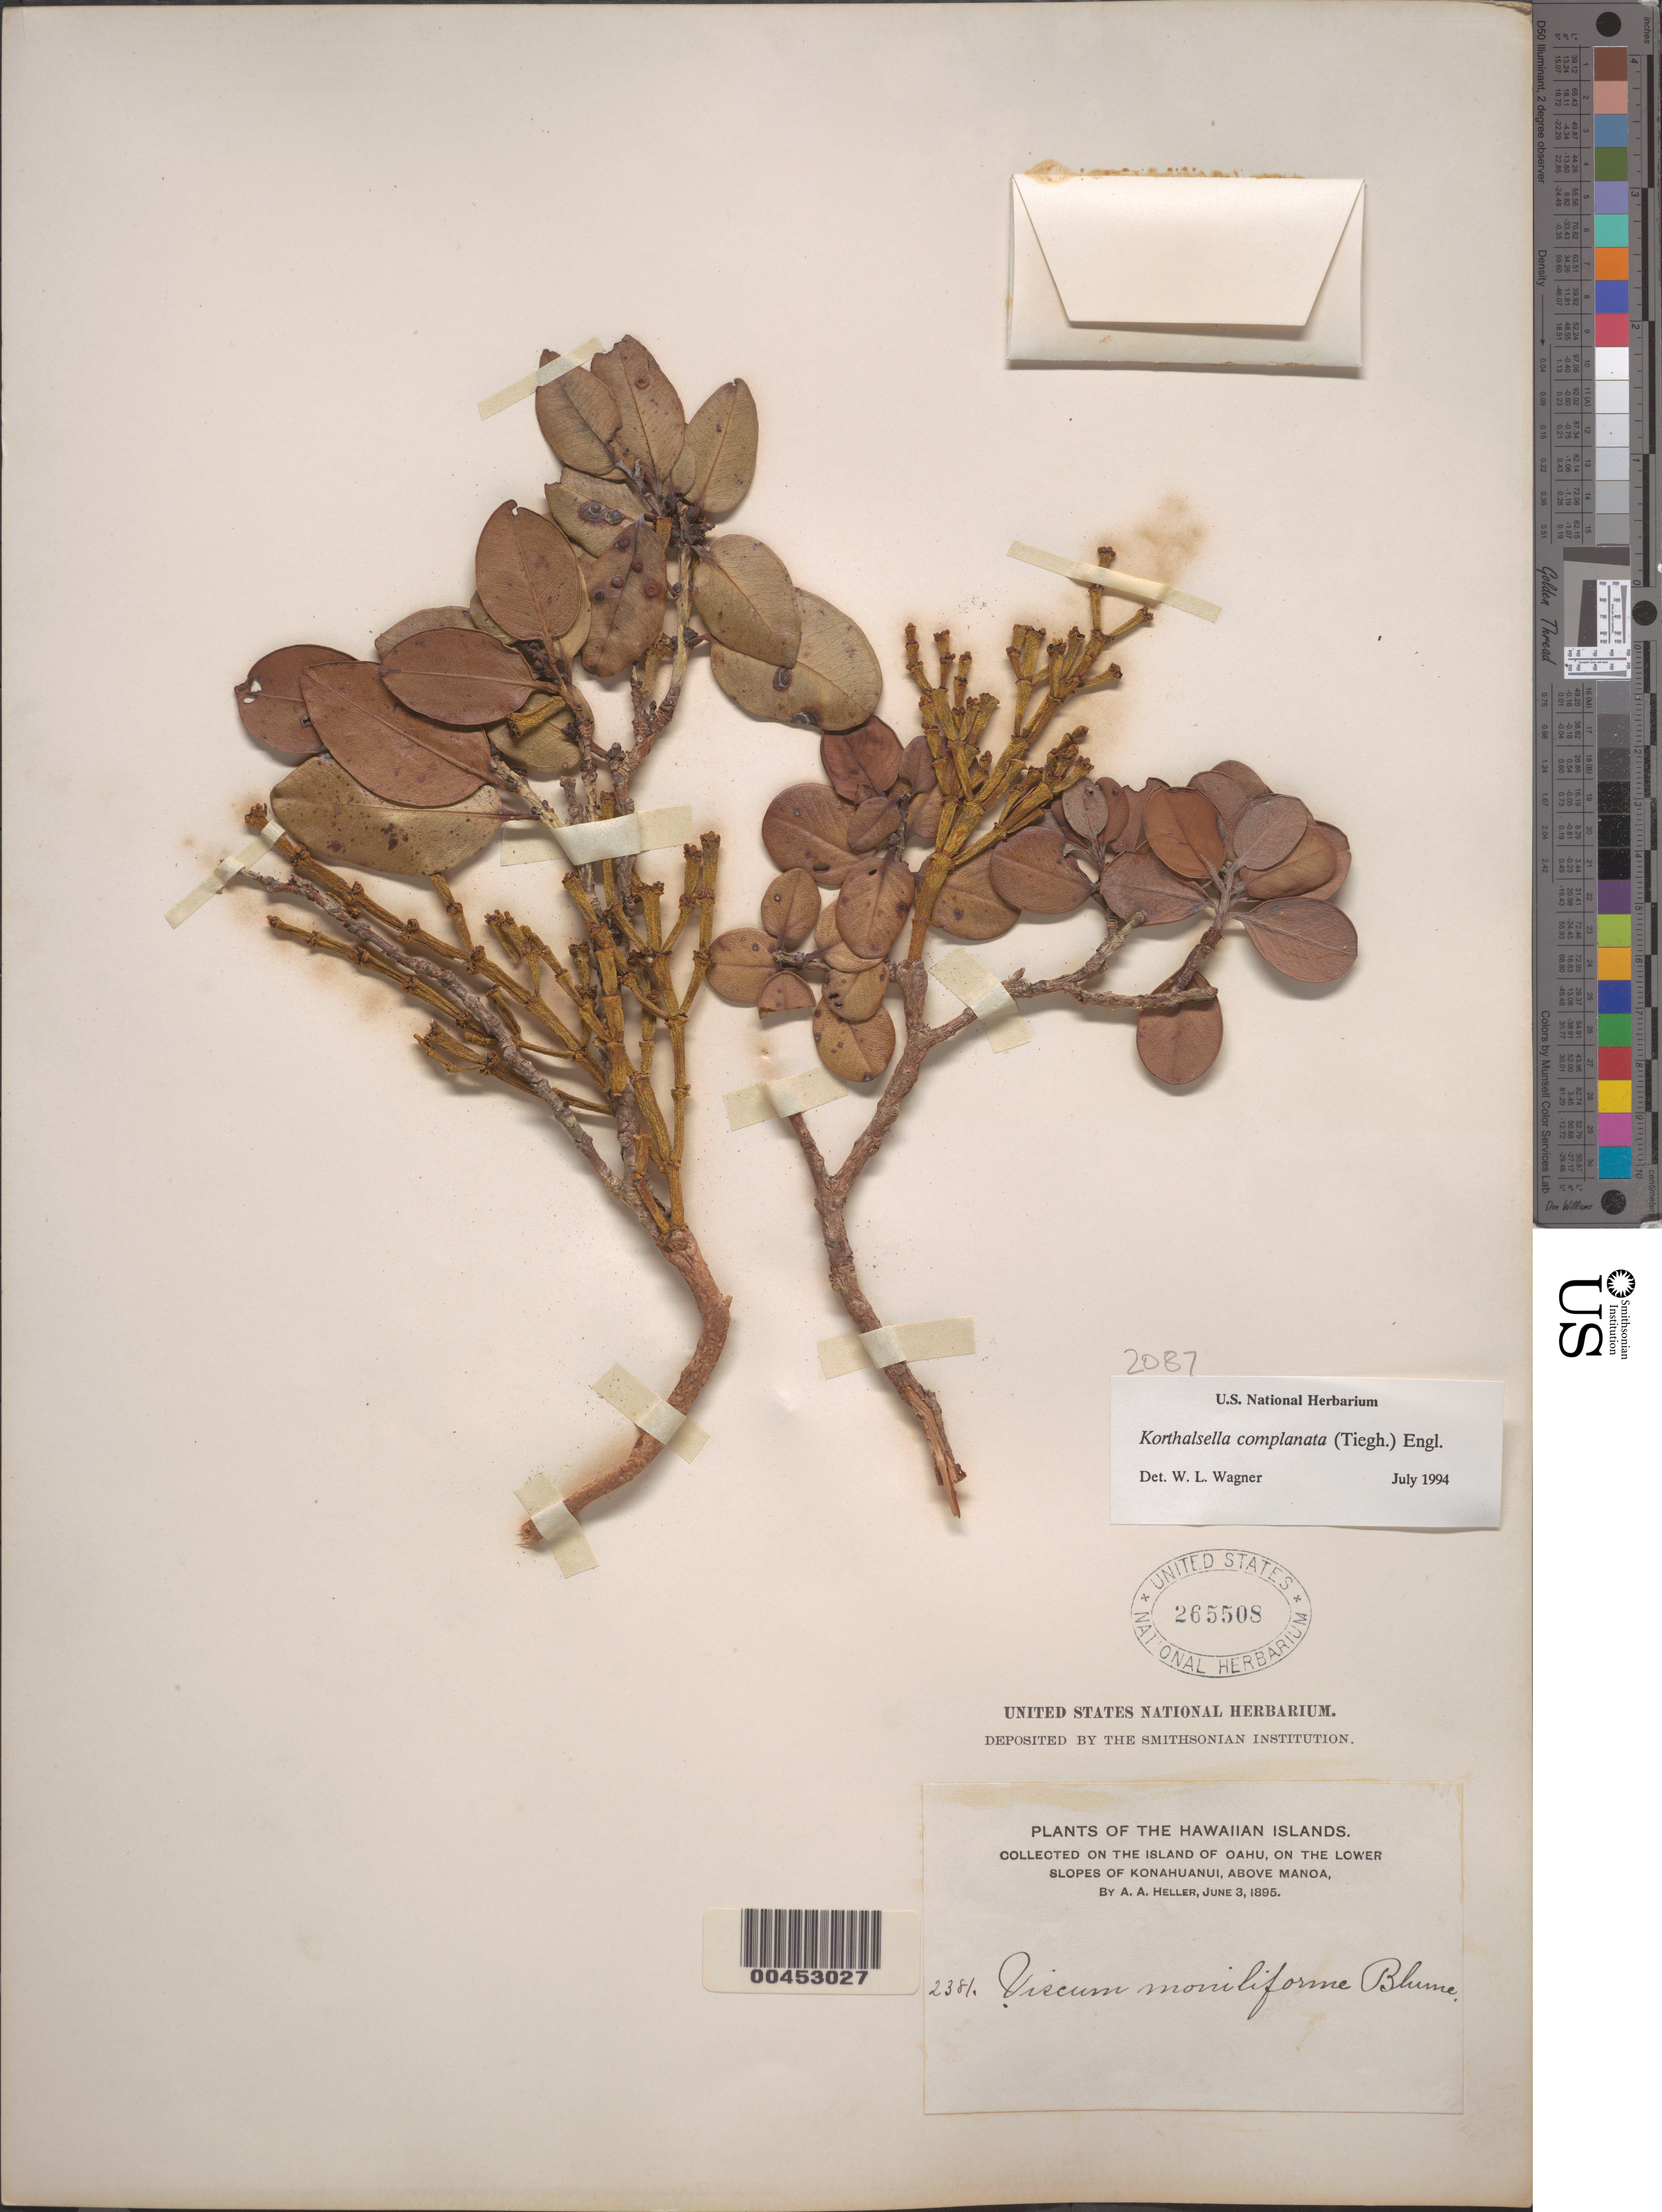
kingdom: Plantae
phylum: Tracheophyta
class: Magnoliopsida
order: Santalales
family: Viscaceae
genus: Korthalsella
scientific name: Korthalsella complanata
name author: (Tiegh.) Engl.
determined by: Wagner, W. L., (BOT), Smithsonian Institution - National Museum of Natural History (UNITED STATES)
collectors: A. A. Heller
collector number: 2381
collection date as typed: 3 Jun 1895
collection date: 1895-06-03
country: United States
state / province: Hawaii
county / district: Honolulu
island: Oahu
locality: On the lower slopes of Konahuanui, above Manoa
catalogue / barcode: US 265508